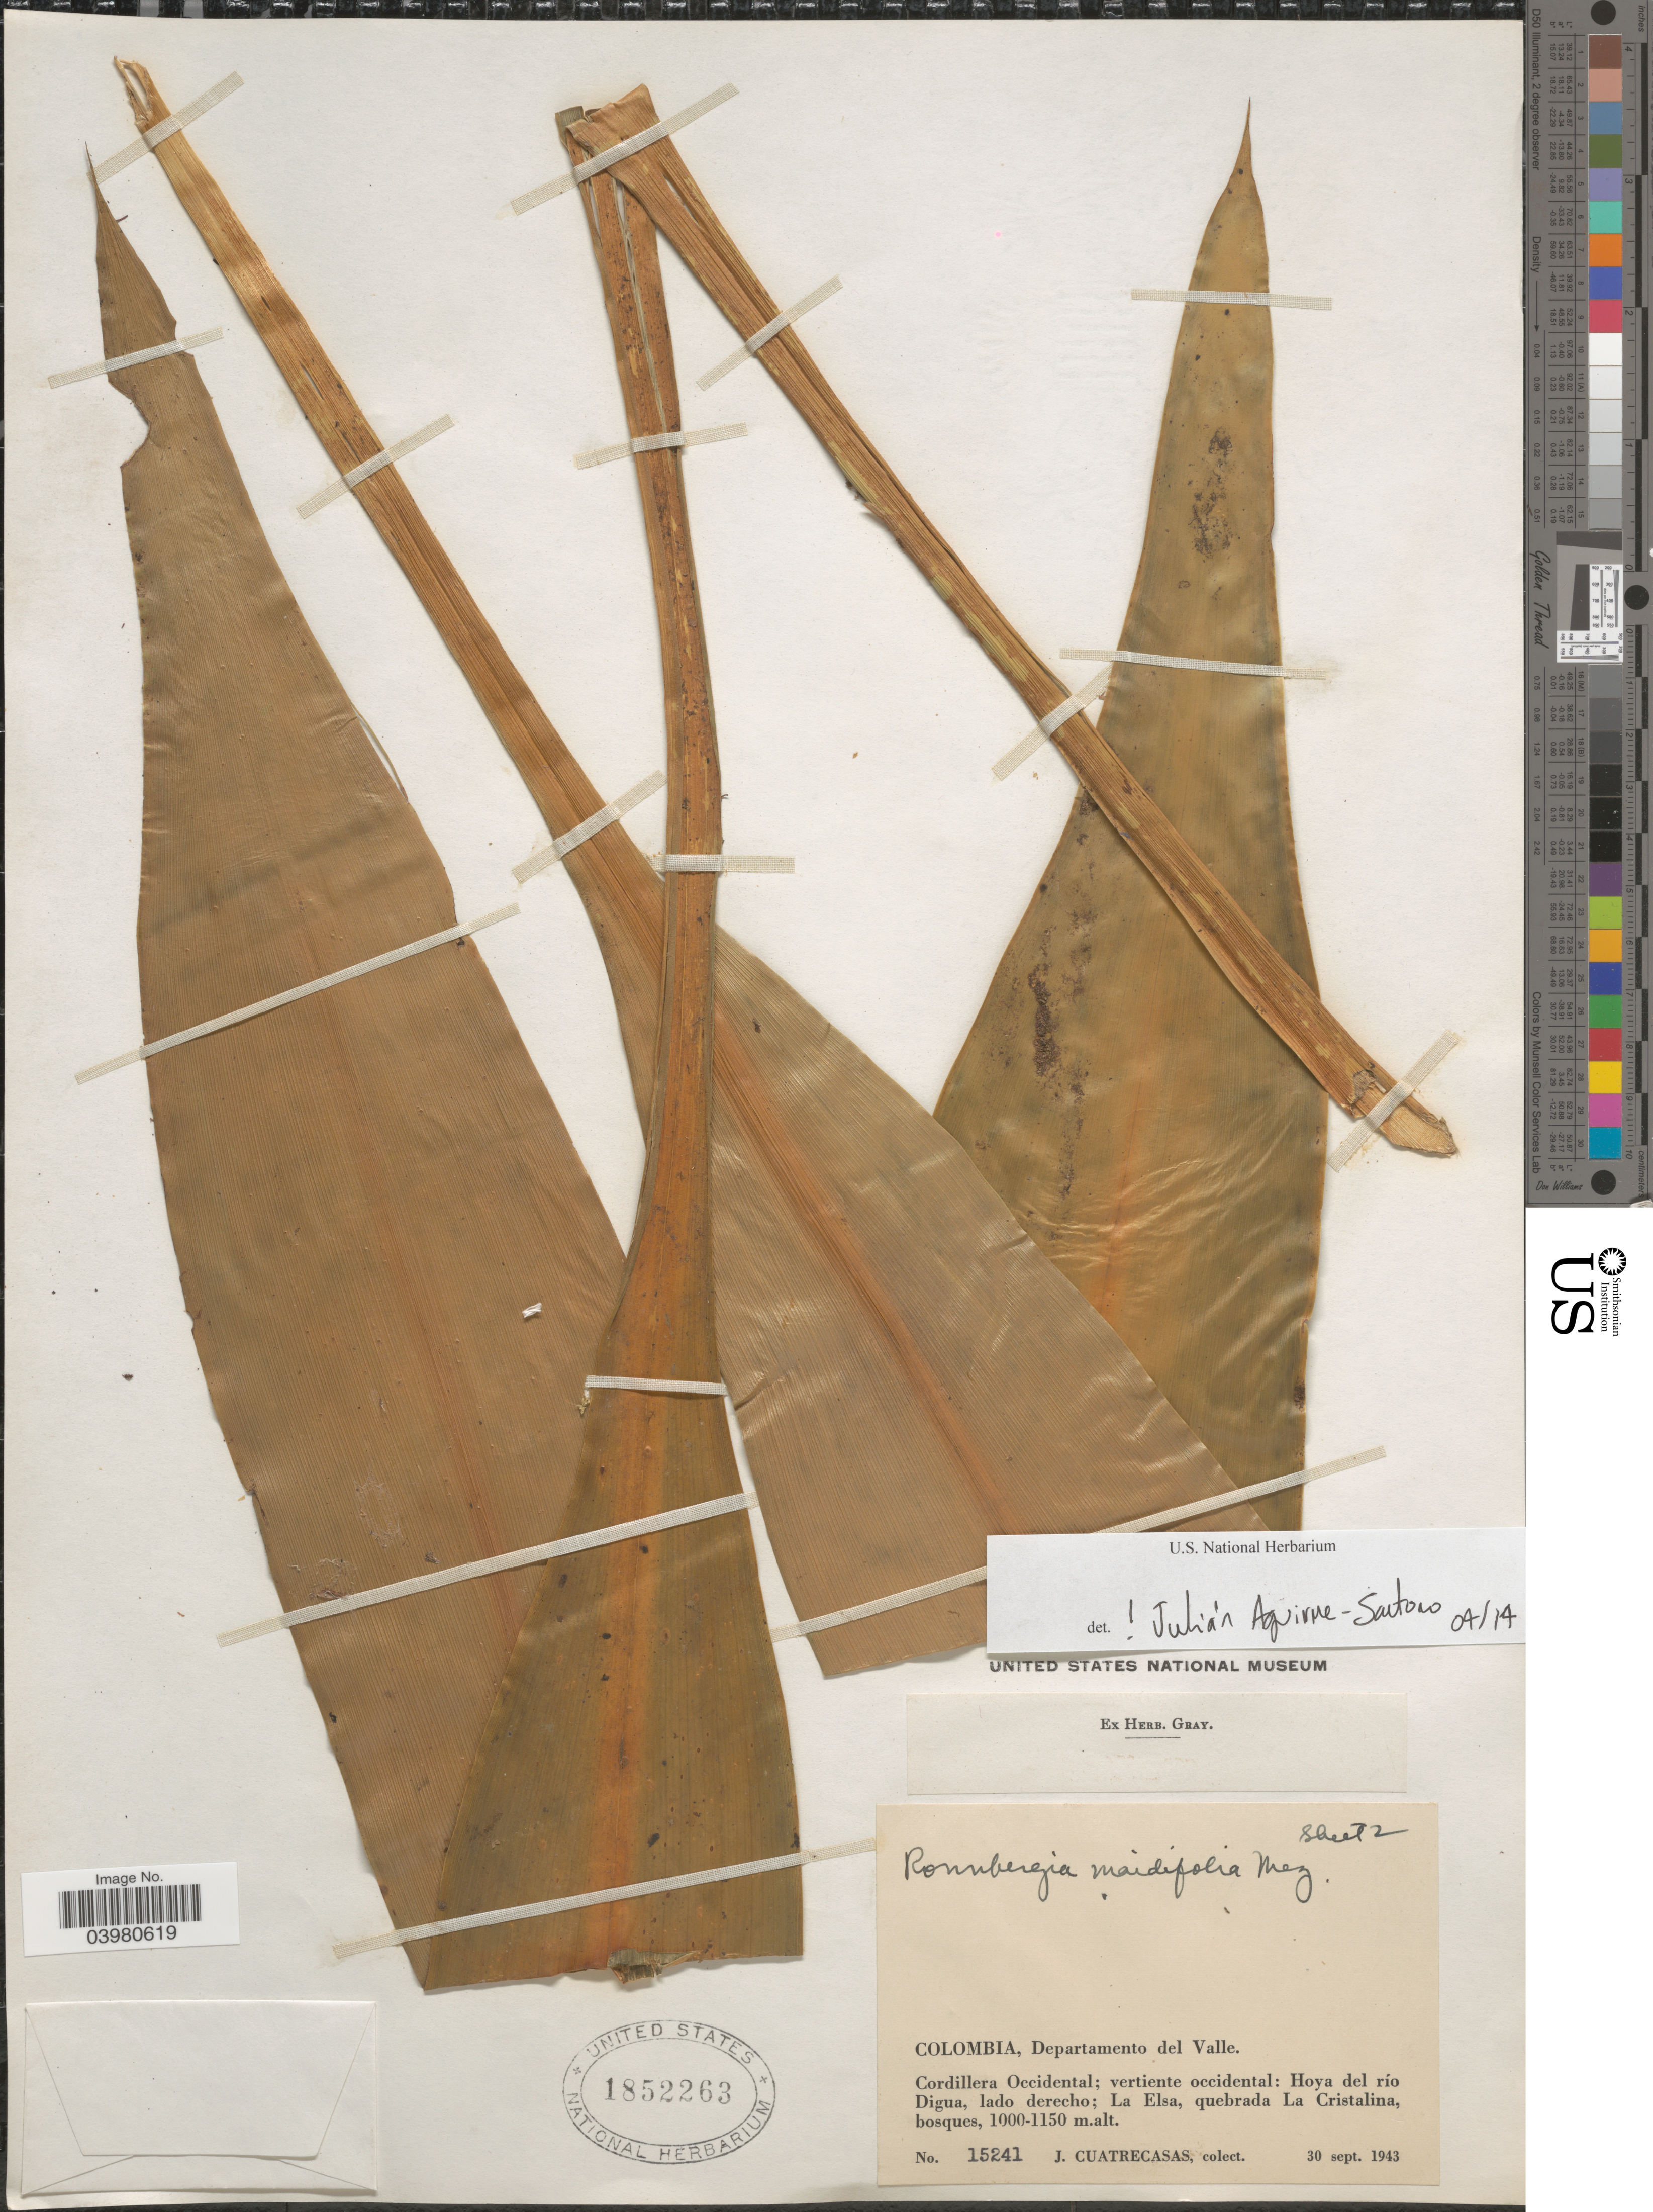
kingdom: Plantae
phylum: Tracheophyta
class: Liliopsida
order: Poales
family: Bromeliaceae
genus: Ronnbergia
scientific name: Ronnbergia maidifolia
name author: Mez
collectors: J. Cuatrecasas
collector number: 15241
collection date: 1943-09-30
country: Colombia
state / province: Valle del Cauca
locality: Departamento del Valle. Cordillera Occidental; vertiente occidental: Hoya del río Digua, lado derecho: La Elsa, quebrada La Cristalina.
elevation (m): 1000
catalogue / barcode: US 1852263